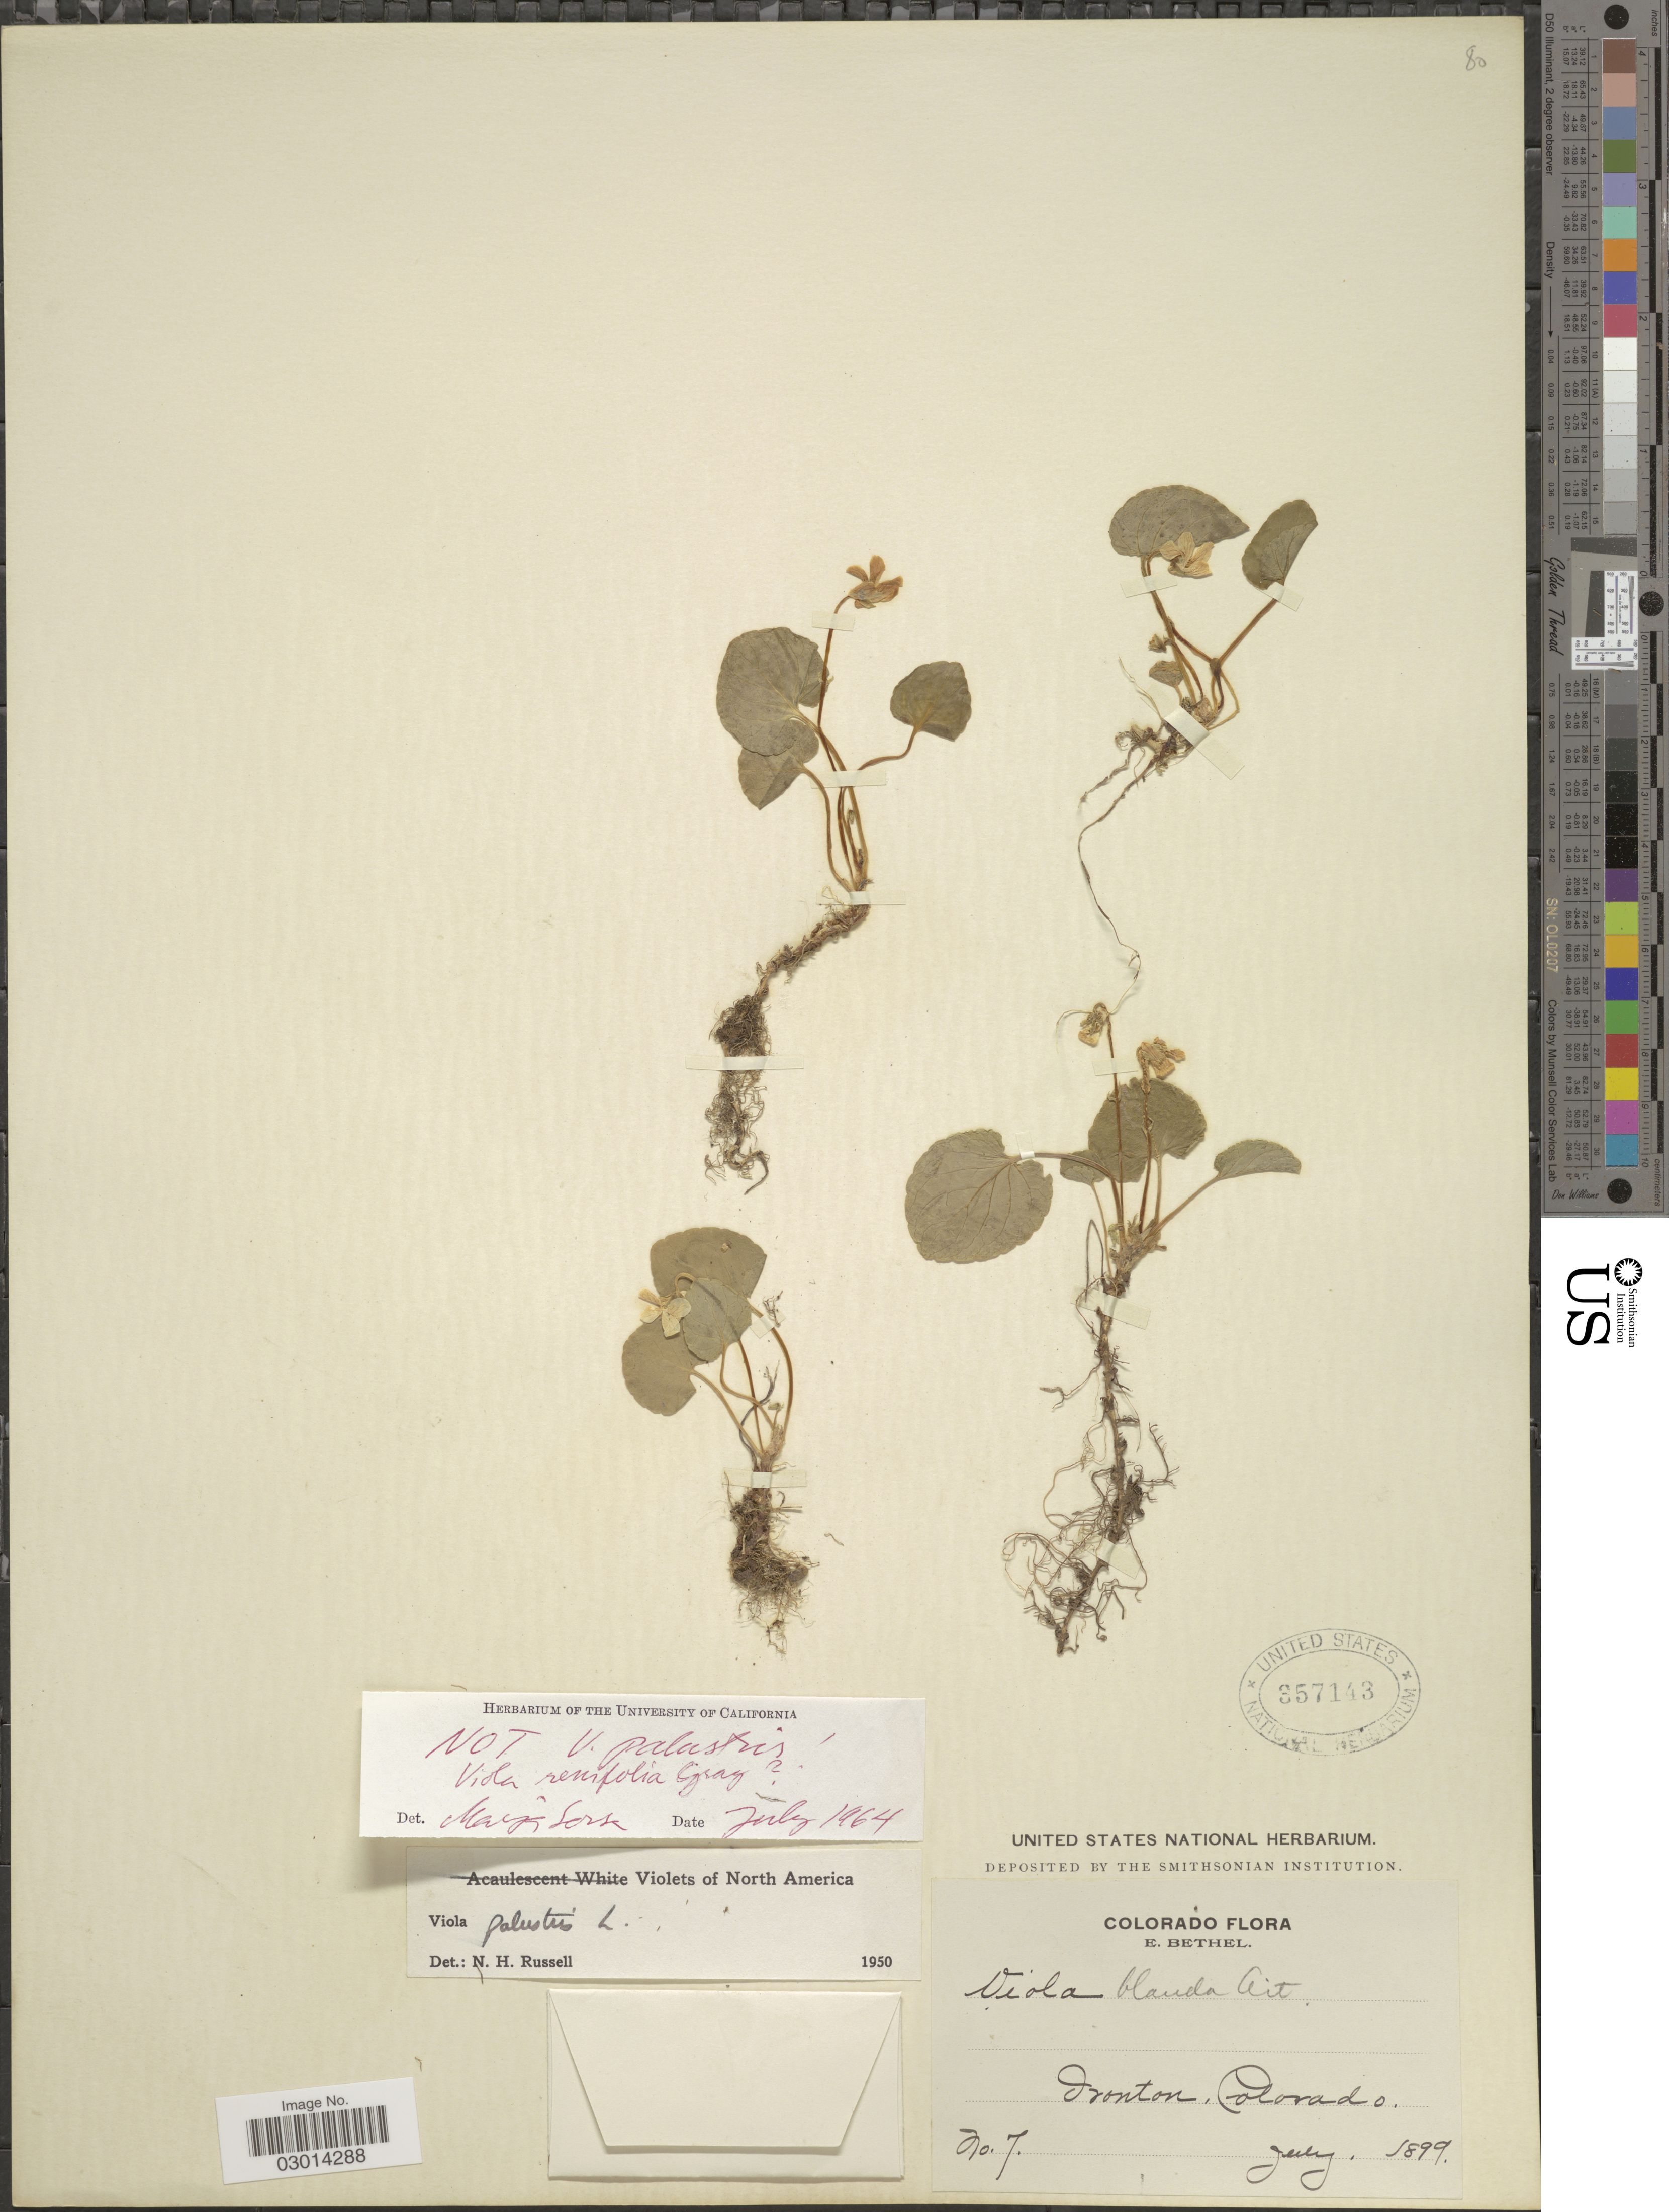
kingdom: Plantae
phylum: Tracheophyta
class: Magnoliopsida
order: Malpighiales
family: Violaceae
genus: Viola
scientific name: Viola renifolia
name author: A. Gray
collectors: E. Bethel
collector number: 7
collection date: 1899-07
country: United States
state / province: Colorado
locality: Ironton.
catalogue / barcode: US 357143